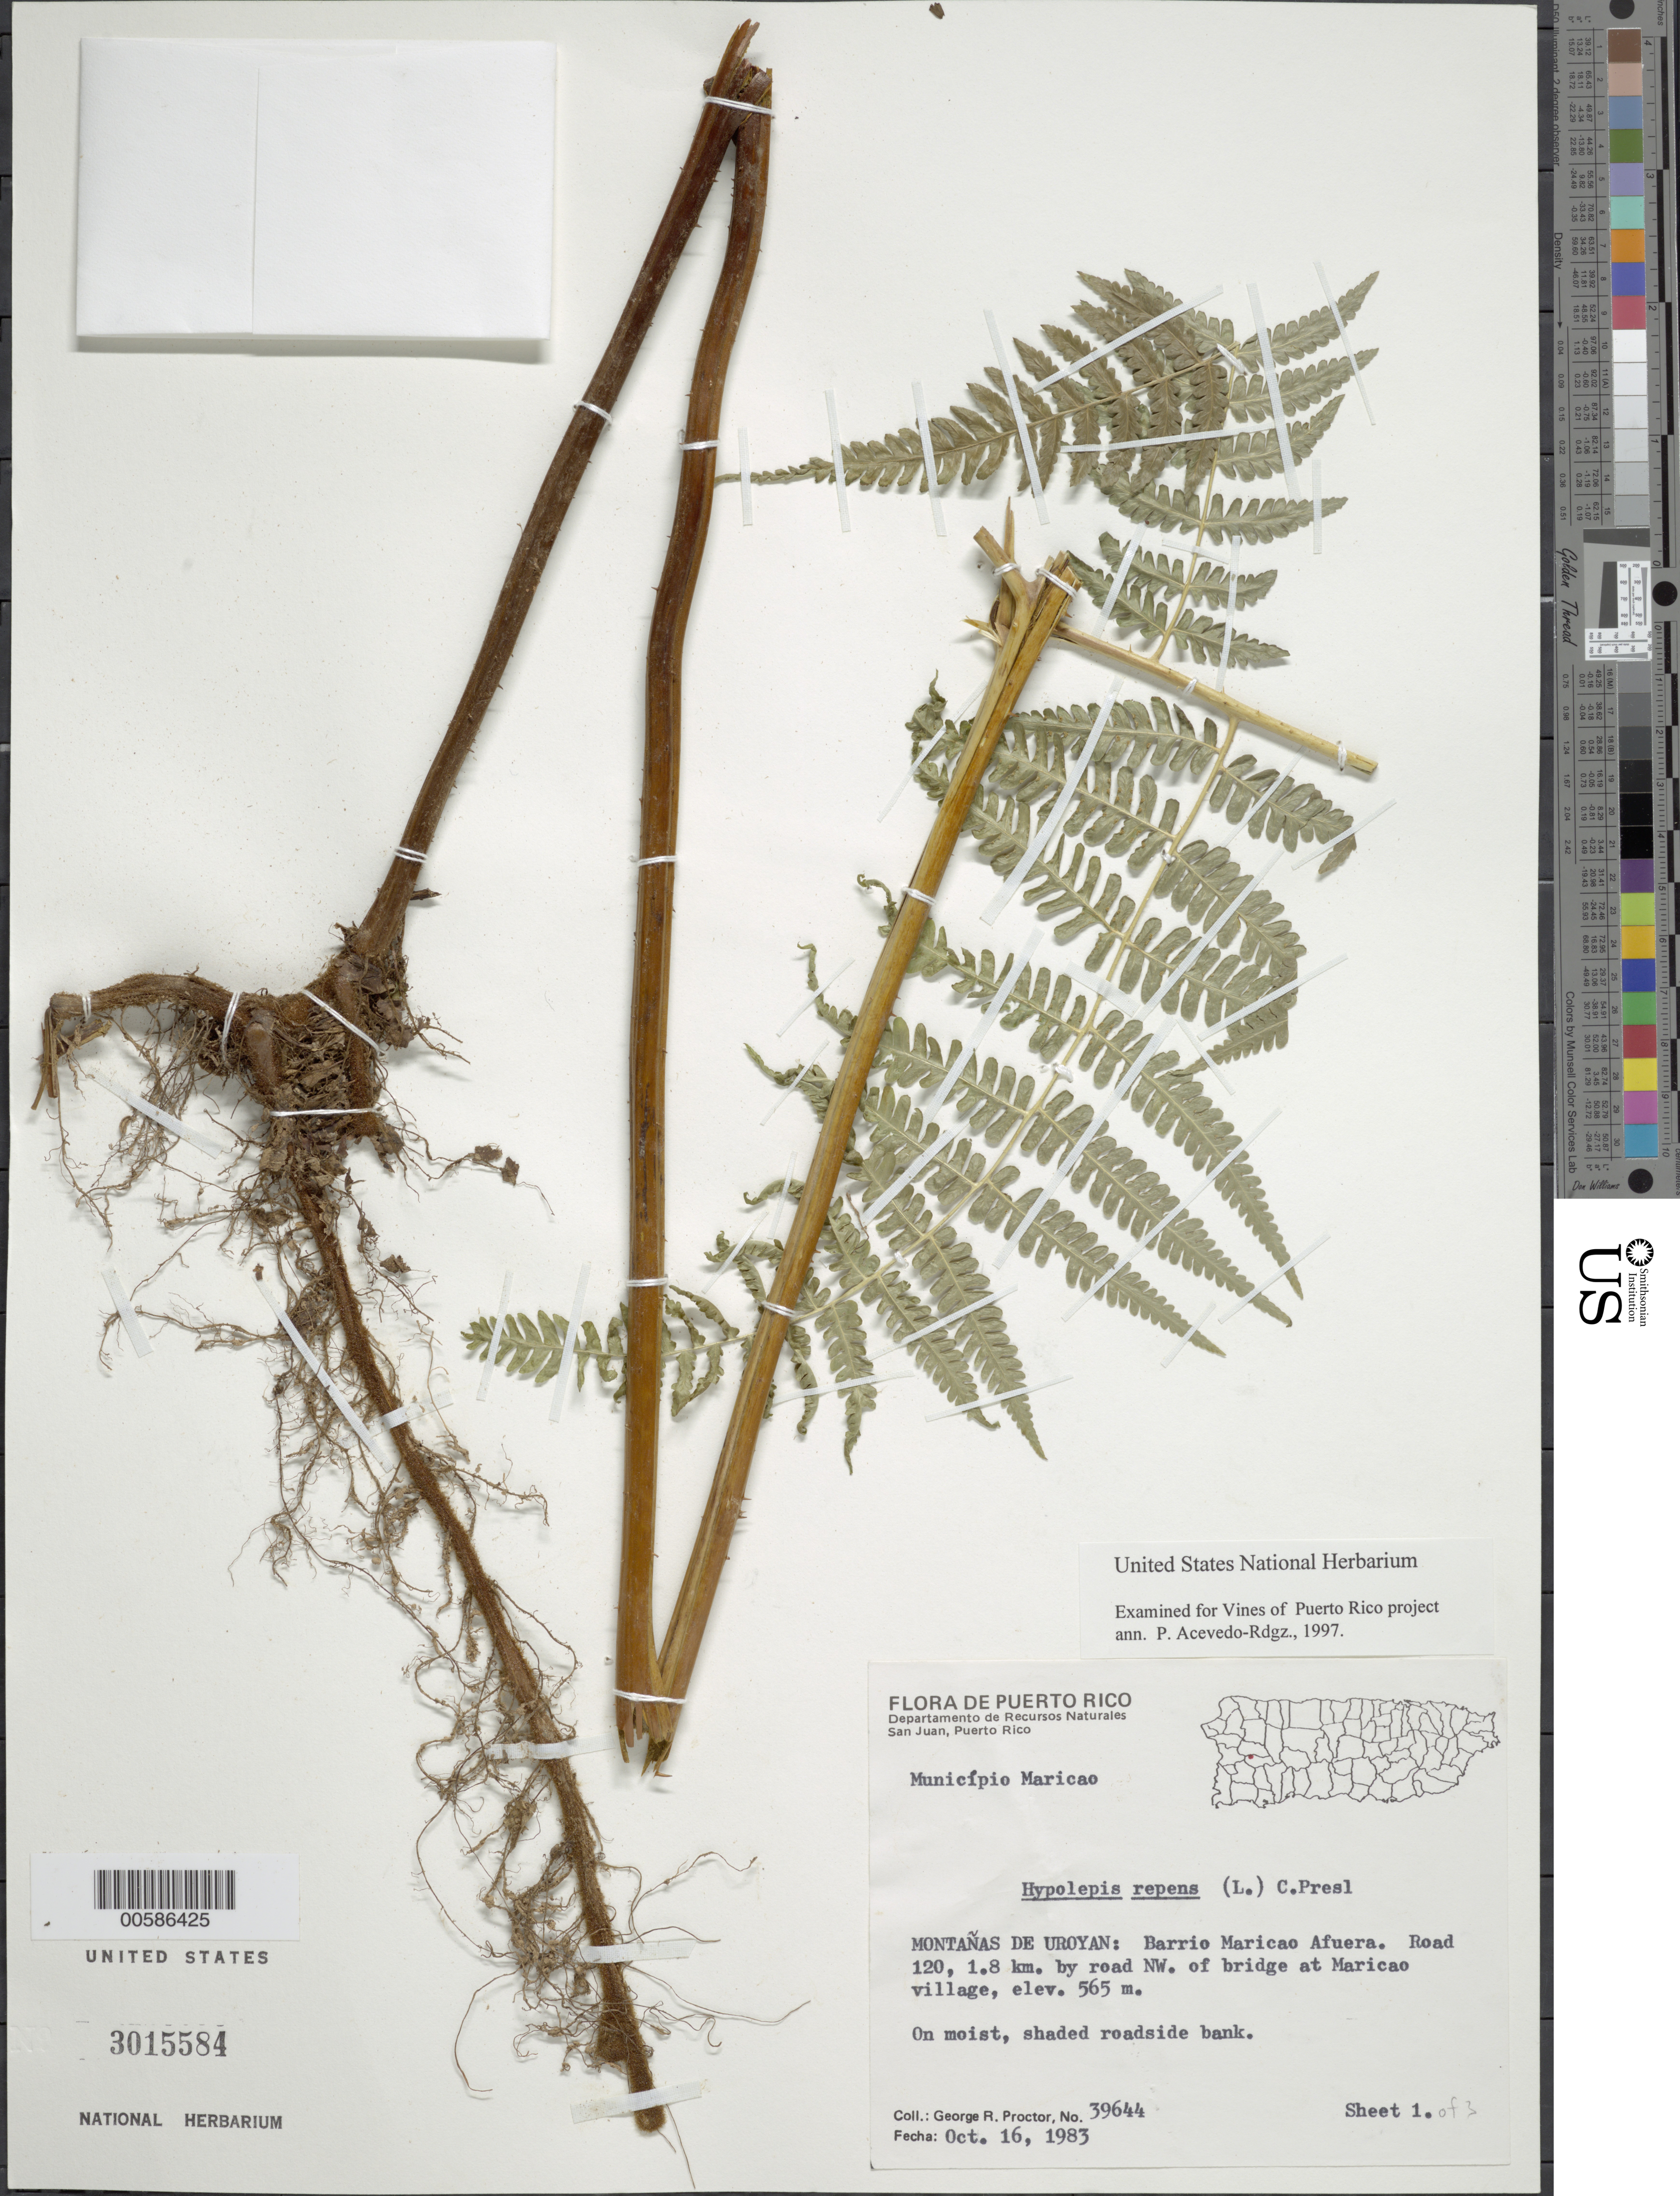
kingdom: Plantae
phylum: Tracheophyta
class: Polypodiopsida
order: Polypodiales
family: Dennstaedtiaceae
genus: Hypolepis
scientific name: Hypolepis repens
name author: (L.) C. Presl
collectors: G. R. Proctor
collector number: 39644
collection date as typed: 16 Oct 1983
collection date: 1983-10-16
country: Puerto Rico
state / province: Maricao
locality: Montañas de Uroyan: Barrio Maricao Afuera. Road 120, 1.8 km by road NW of bridge at Maricao Village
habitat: On moist, shaded roadside bank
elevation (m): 565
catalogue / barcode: US 3015584